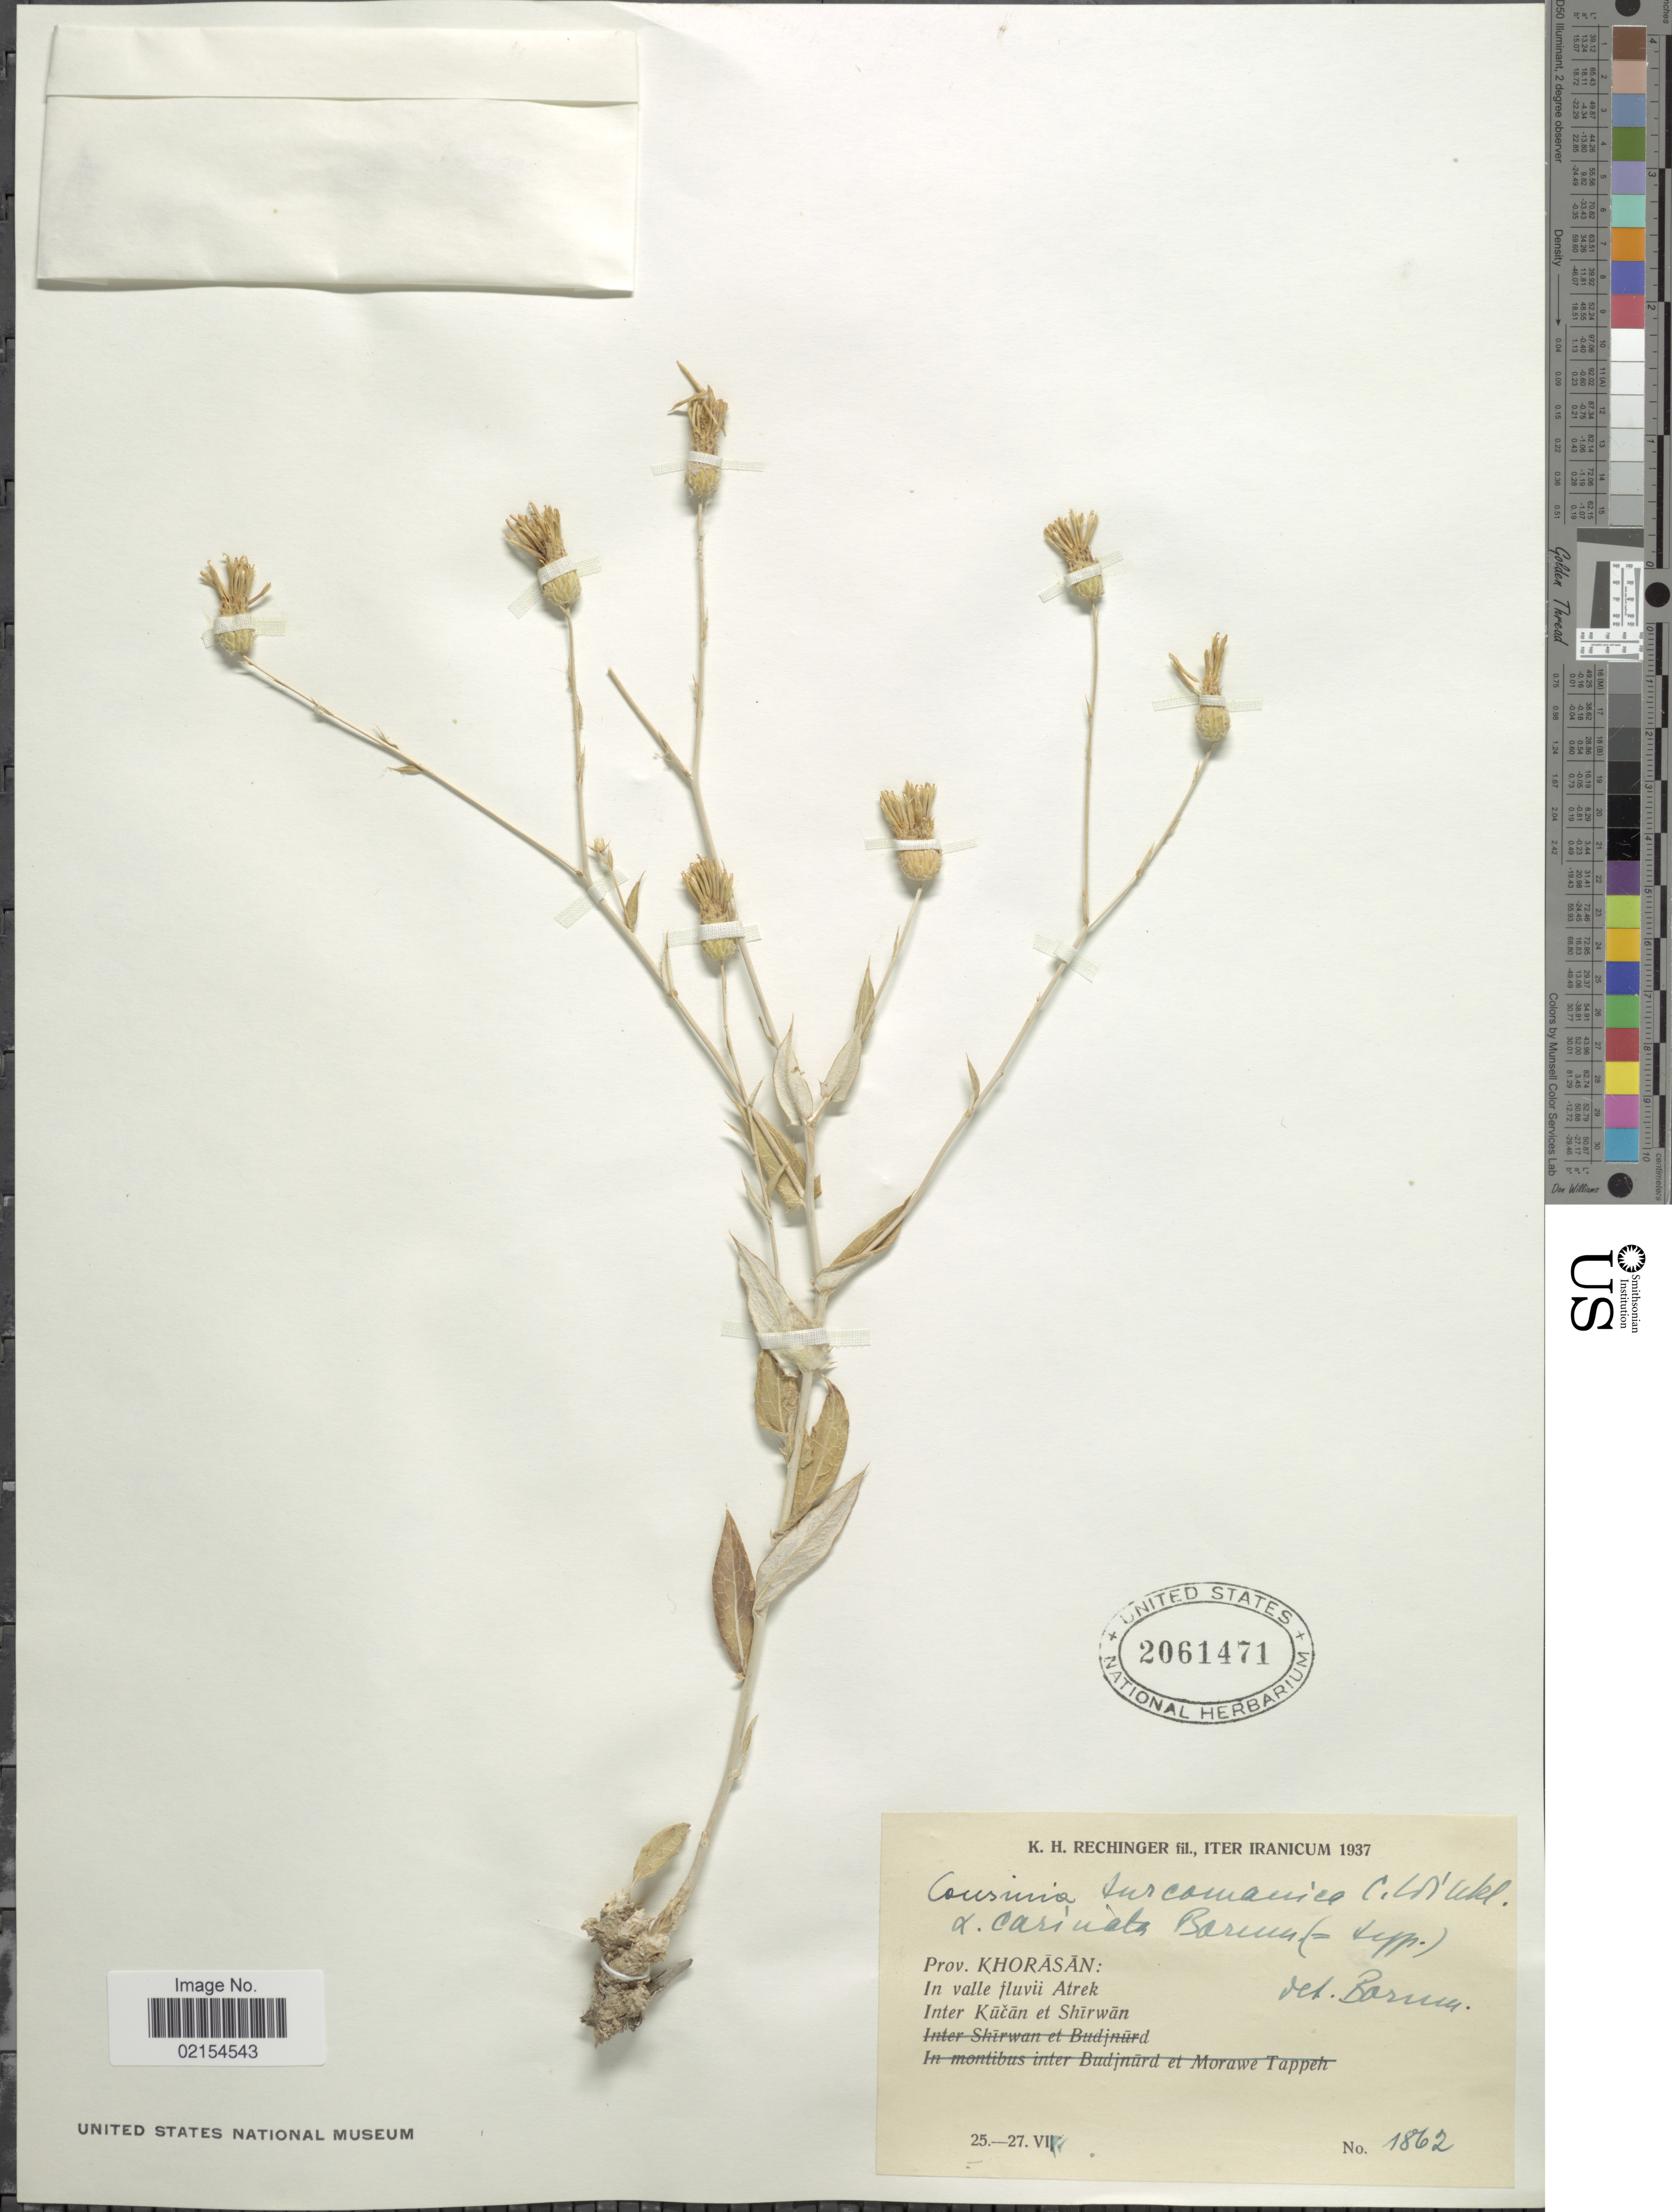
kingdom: Plantae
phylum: Tracheophyta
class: Magnoliopsida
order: Asterales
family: Asteraceae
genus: Cousinia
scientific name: Cousinia turcomanica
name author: C. Winkl.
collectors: K. H. Rechinger & F. Rechinger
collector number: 1862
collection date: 1937-07-25/1937-07-27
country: Iran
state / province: Khorasan [obsolete]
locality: Iter Iranicum, Prov. Khorasan: In valle fluvii Atrek, Inter Kucan et Shirwan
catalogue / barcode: US 2061471